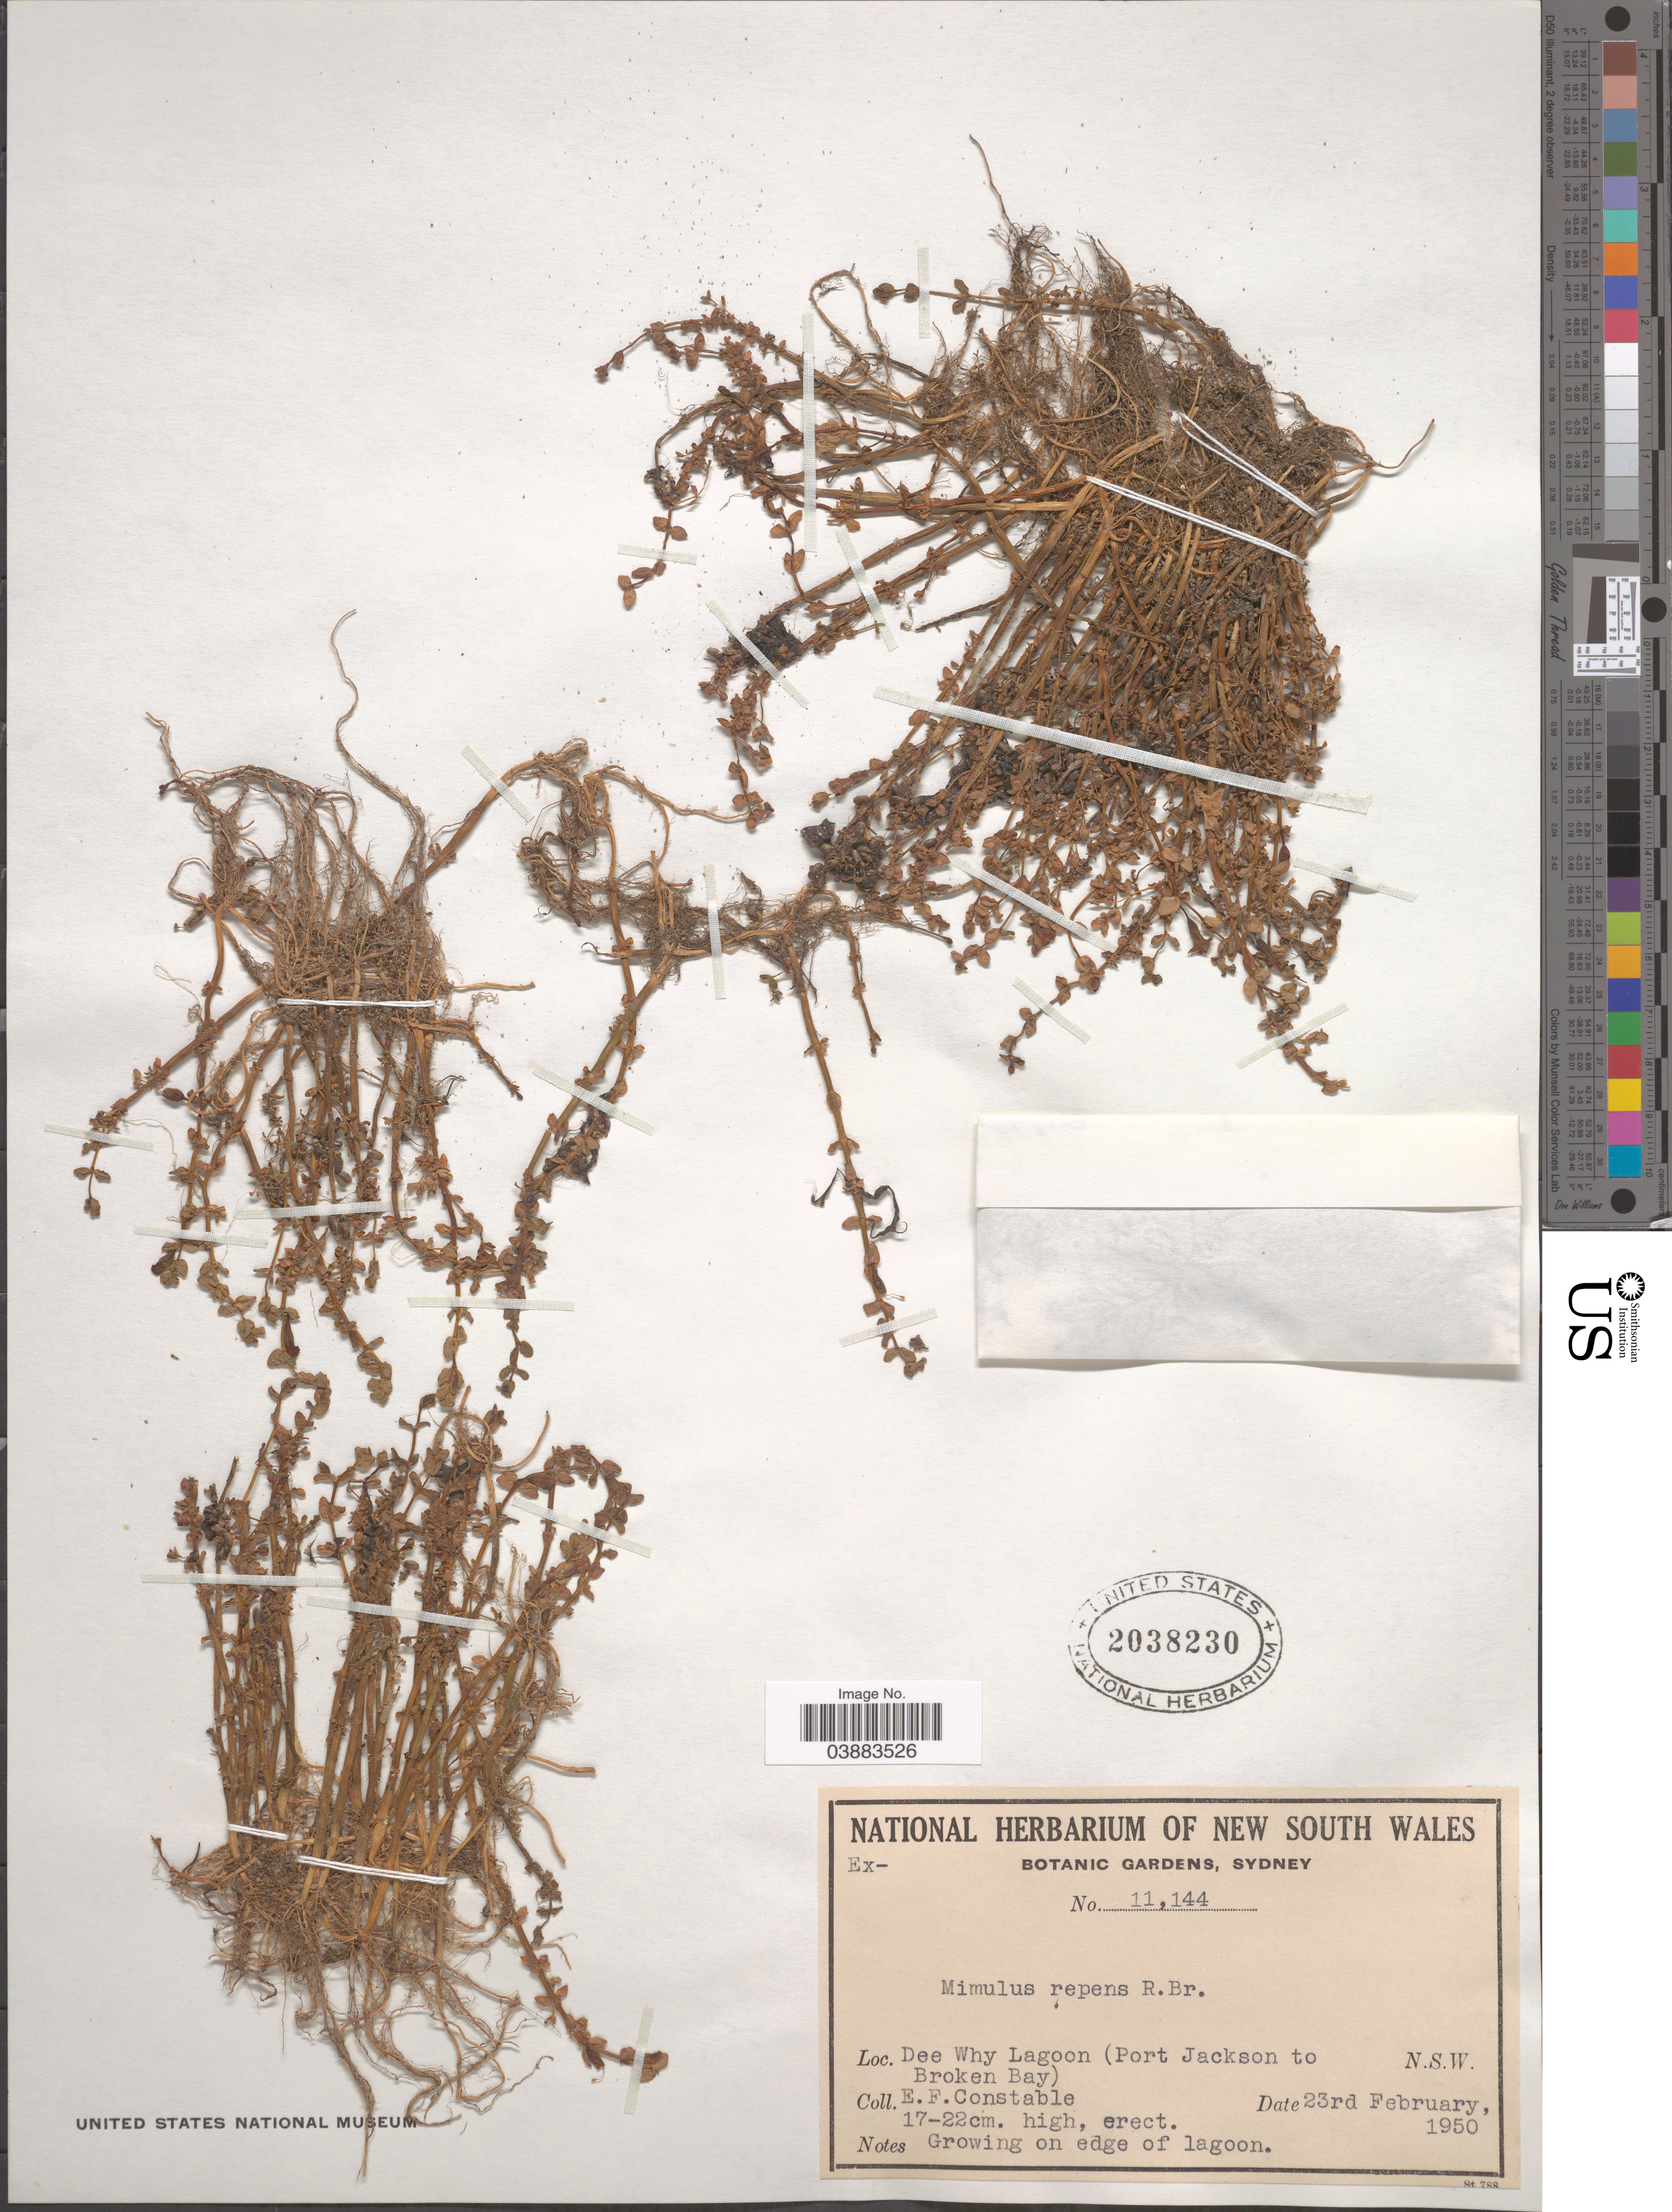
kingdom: Plantae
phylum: Tracheophyta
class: Magnoliopsida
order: Lamiales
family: Phrymaceae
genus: Mimulus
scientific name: Mimulus repens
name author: R. Br.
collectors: E. F. Constable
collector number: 11144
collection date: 1950-02-23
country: Australia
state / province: New South Wales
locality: Dee Why Lagoon (Port Jackson to Broken Bay). Edge of lagoon.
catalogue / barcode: US 2038230